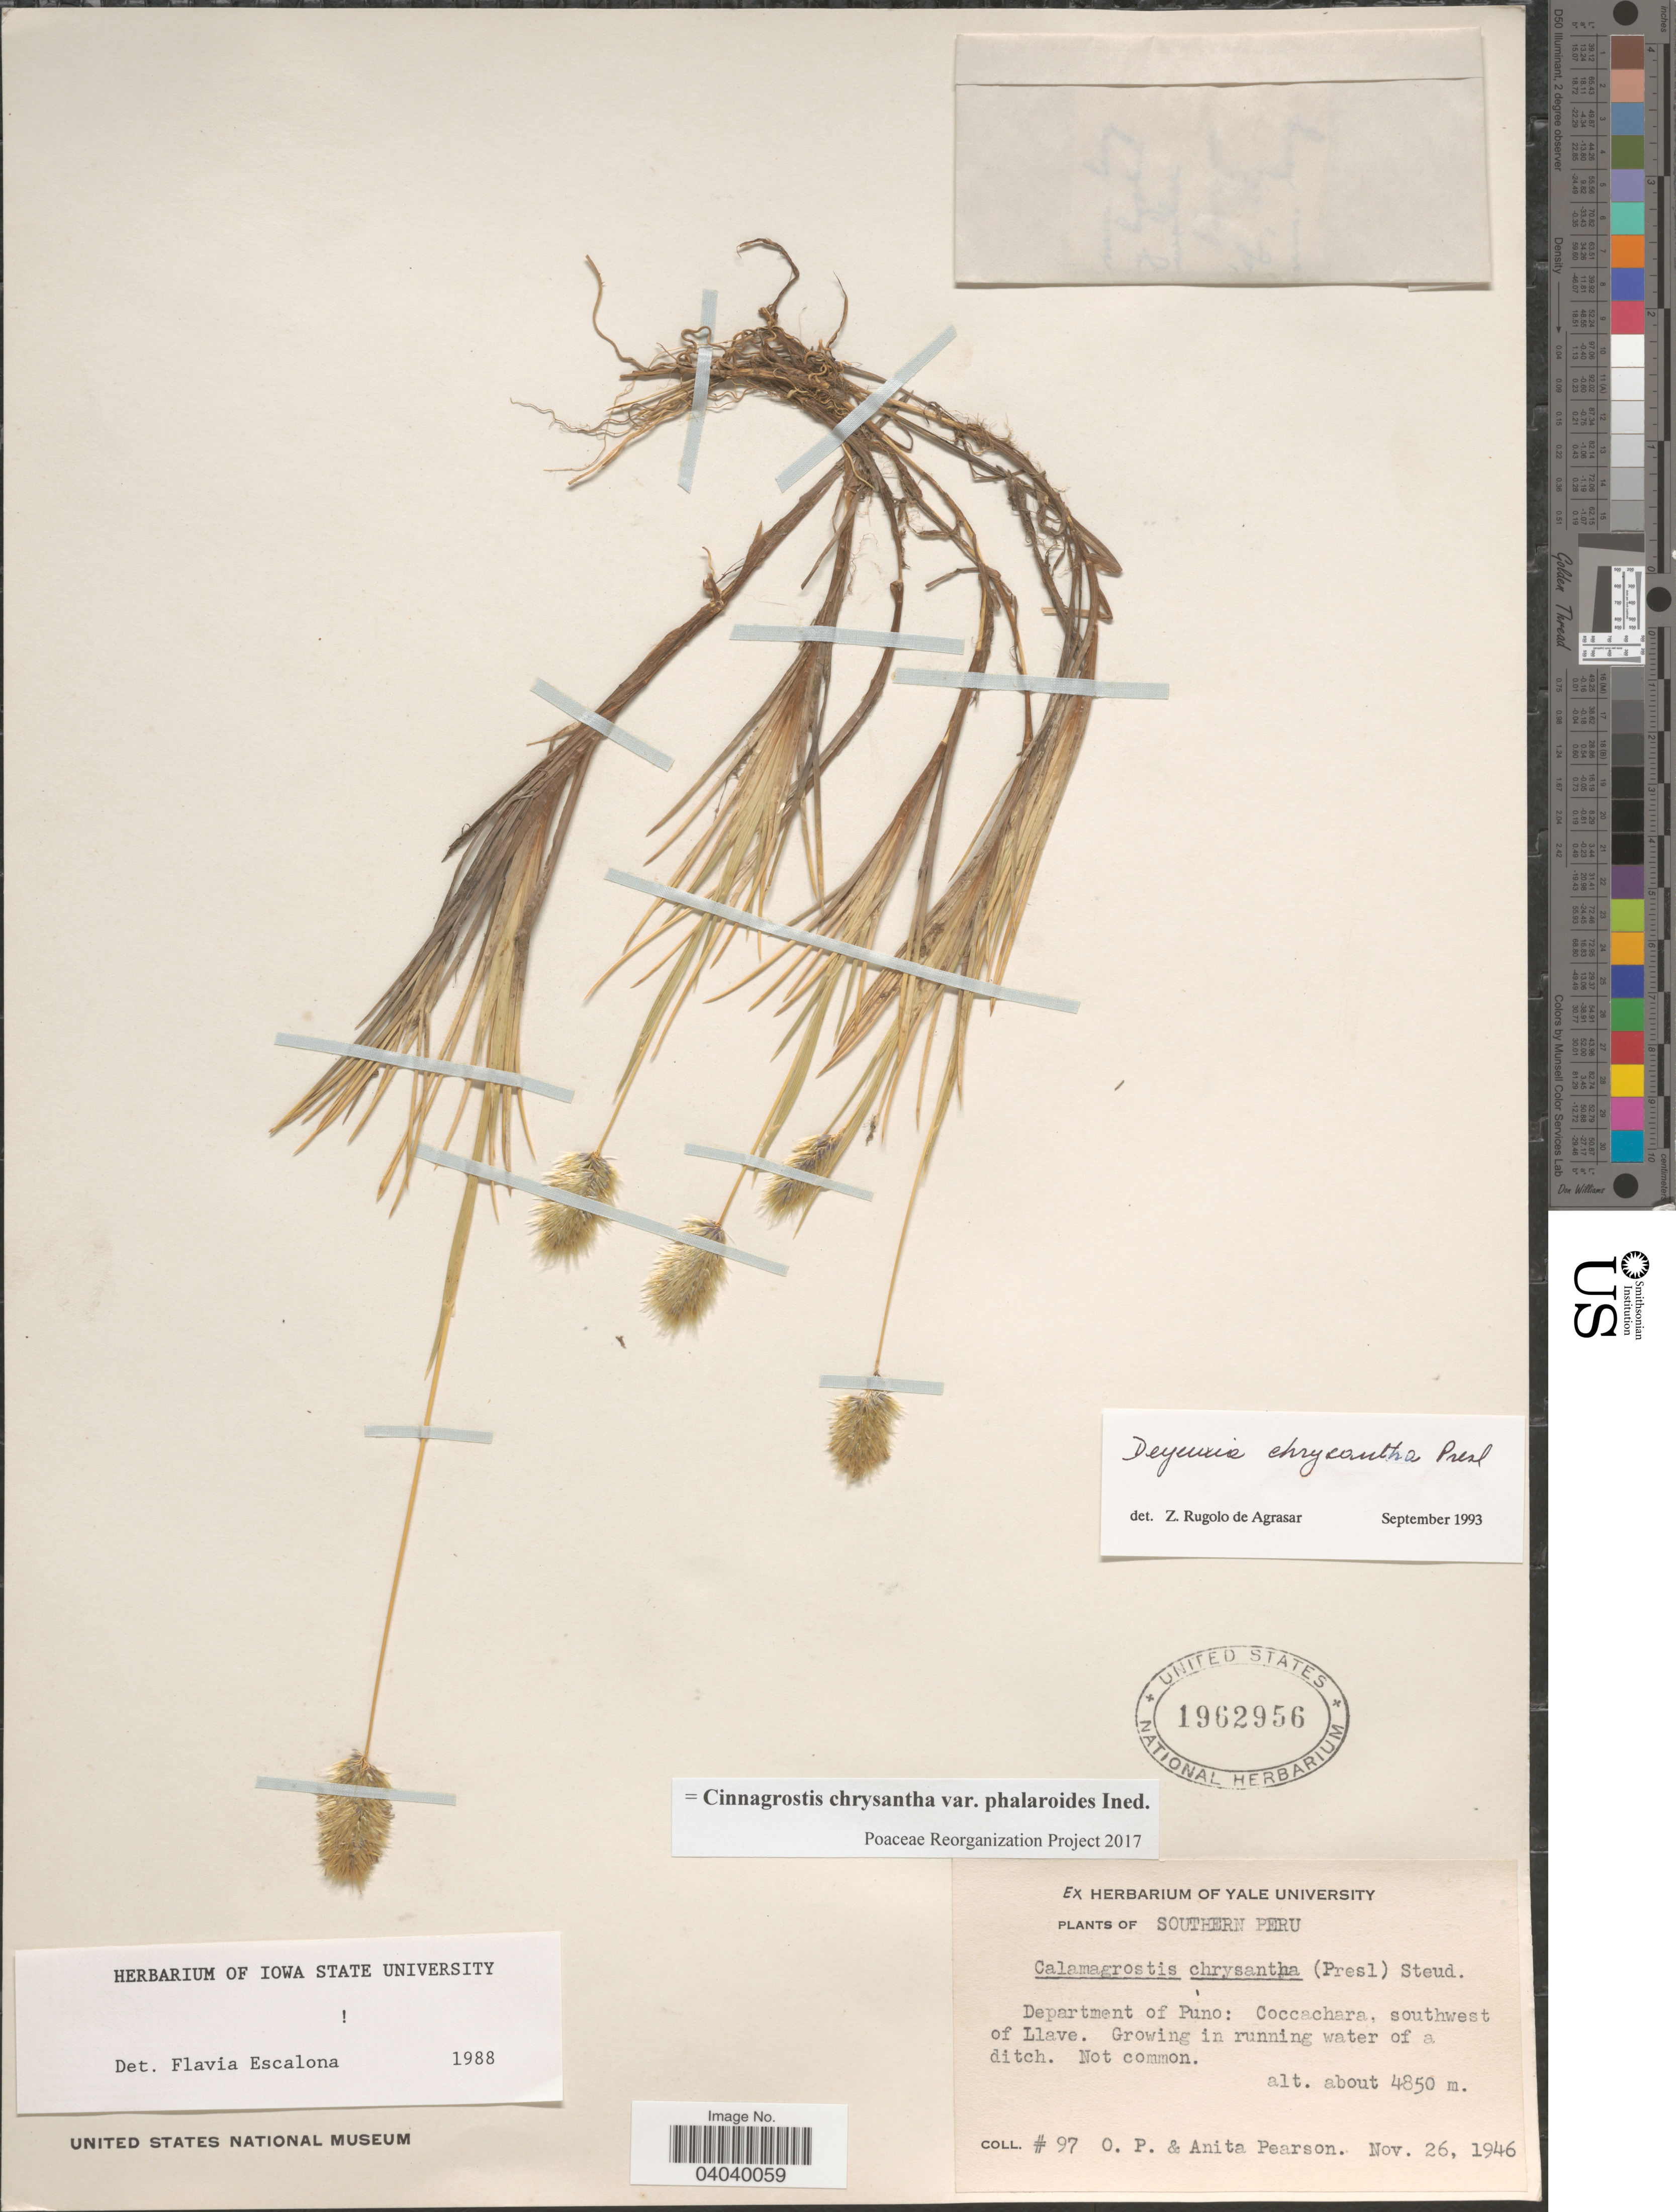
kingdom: Plantae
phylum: Tracheophyta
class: Liliopsida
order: Poales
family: Poaceae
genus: Deschampsia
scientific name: Deschampsia chrysantha var. phalaroides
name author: (Wedd.) Saarela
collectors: O. P. Pearson & A. Pearson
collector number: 97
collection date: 1946-11-26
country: Peru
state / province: Puno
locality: Southern Peru. Department of Puno: Coccachara, southwest of Llave.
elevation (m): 4850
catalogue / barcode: US 1962956